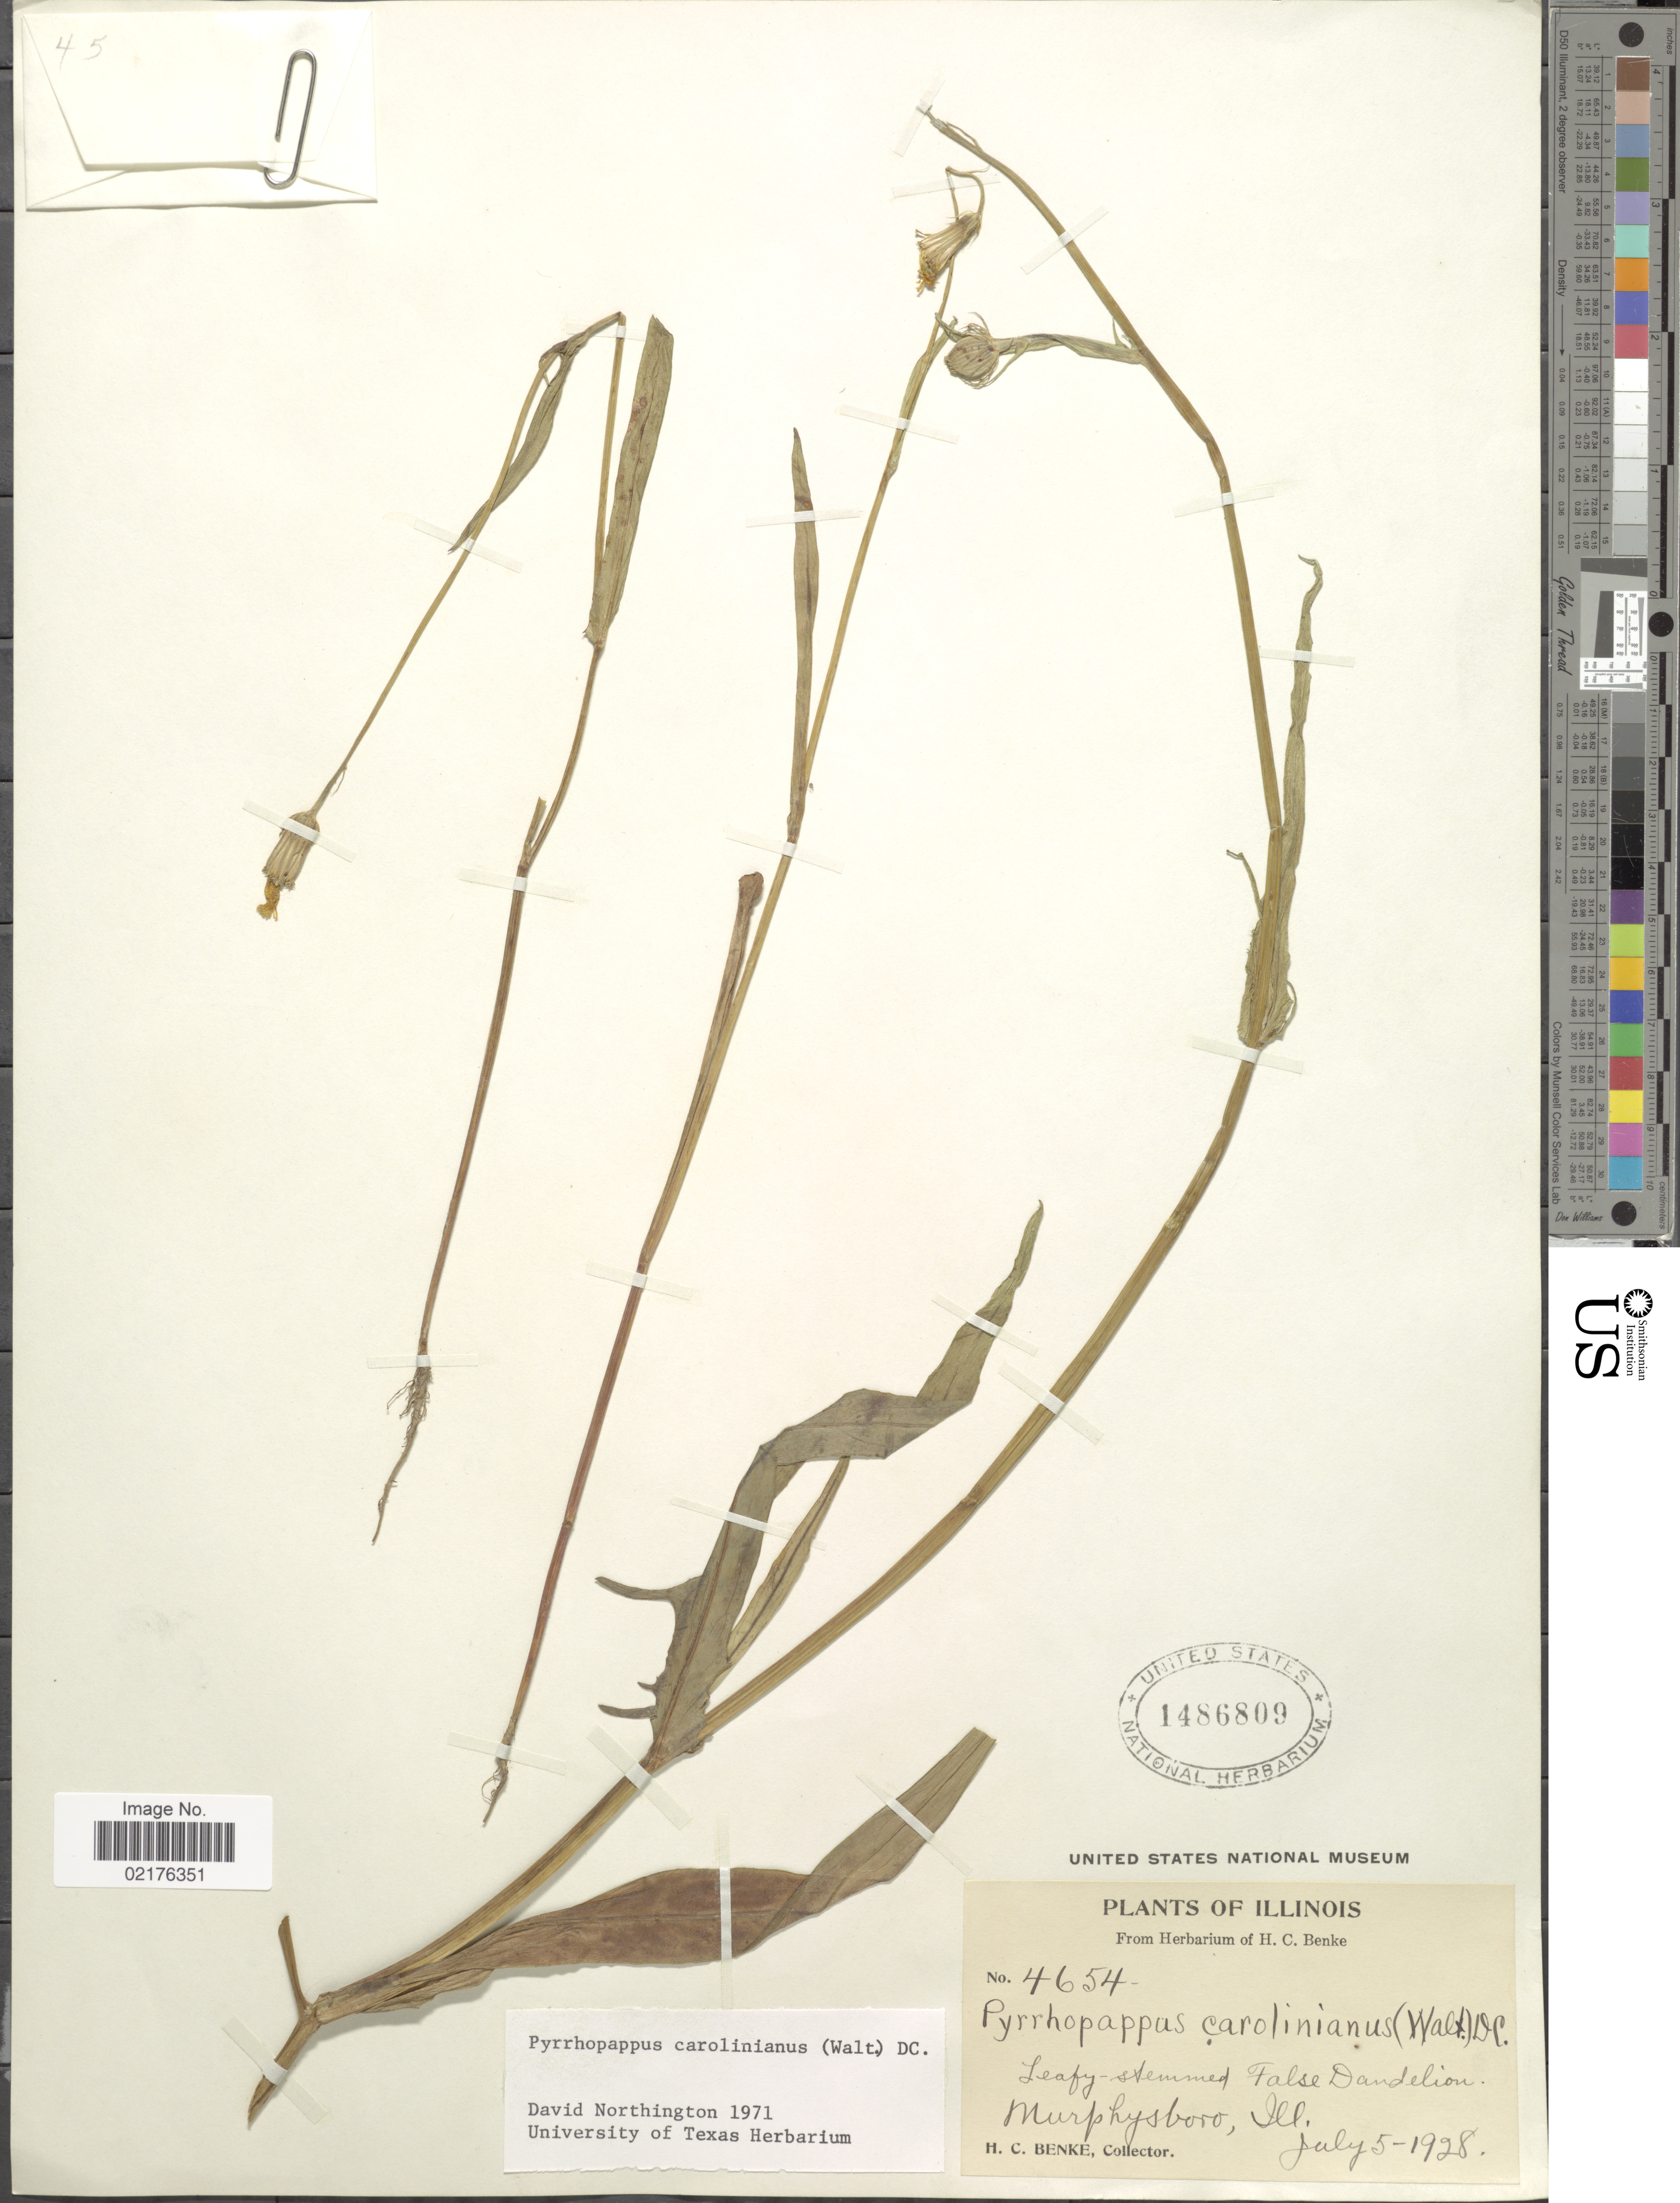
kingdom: Plantae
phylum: Tracheophyta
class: Magnoliopsida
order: Asterales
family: Asteraceae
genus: Pyrrhopappus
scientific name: Pyrrhopappus carolinianus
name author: (Walter) DC.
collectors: H. Benke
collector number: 4654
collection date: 1928-07-05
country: United States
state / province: Illinois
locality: False Dandelion, Murphysboro, Ill.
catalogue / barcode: US 1486809